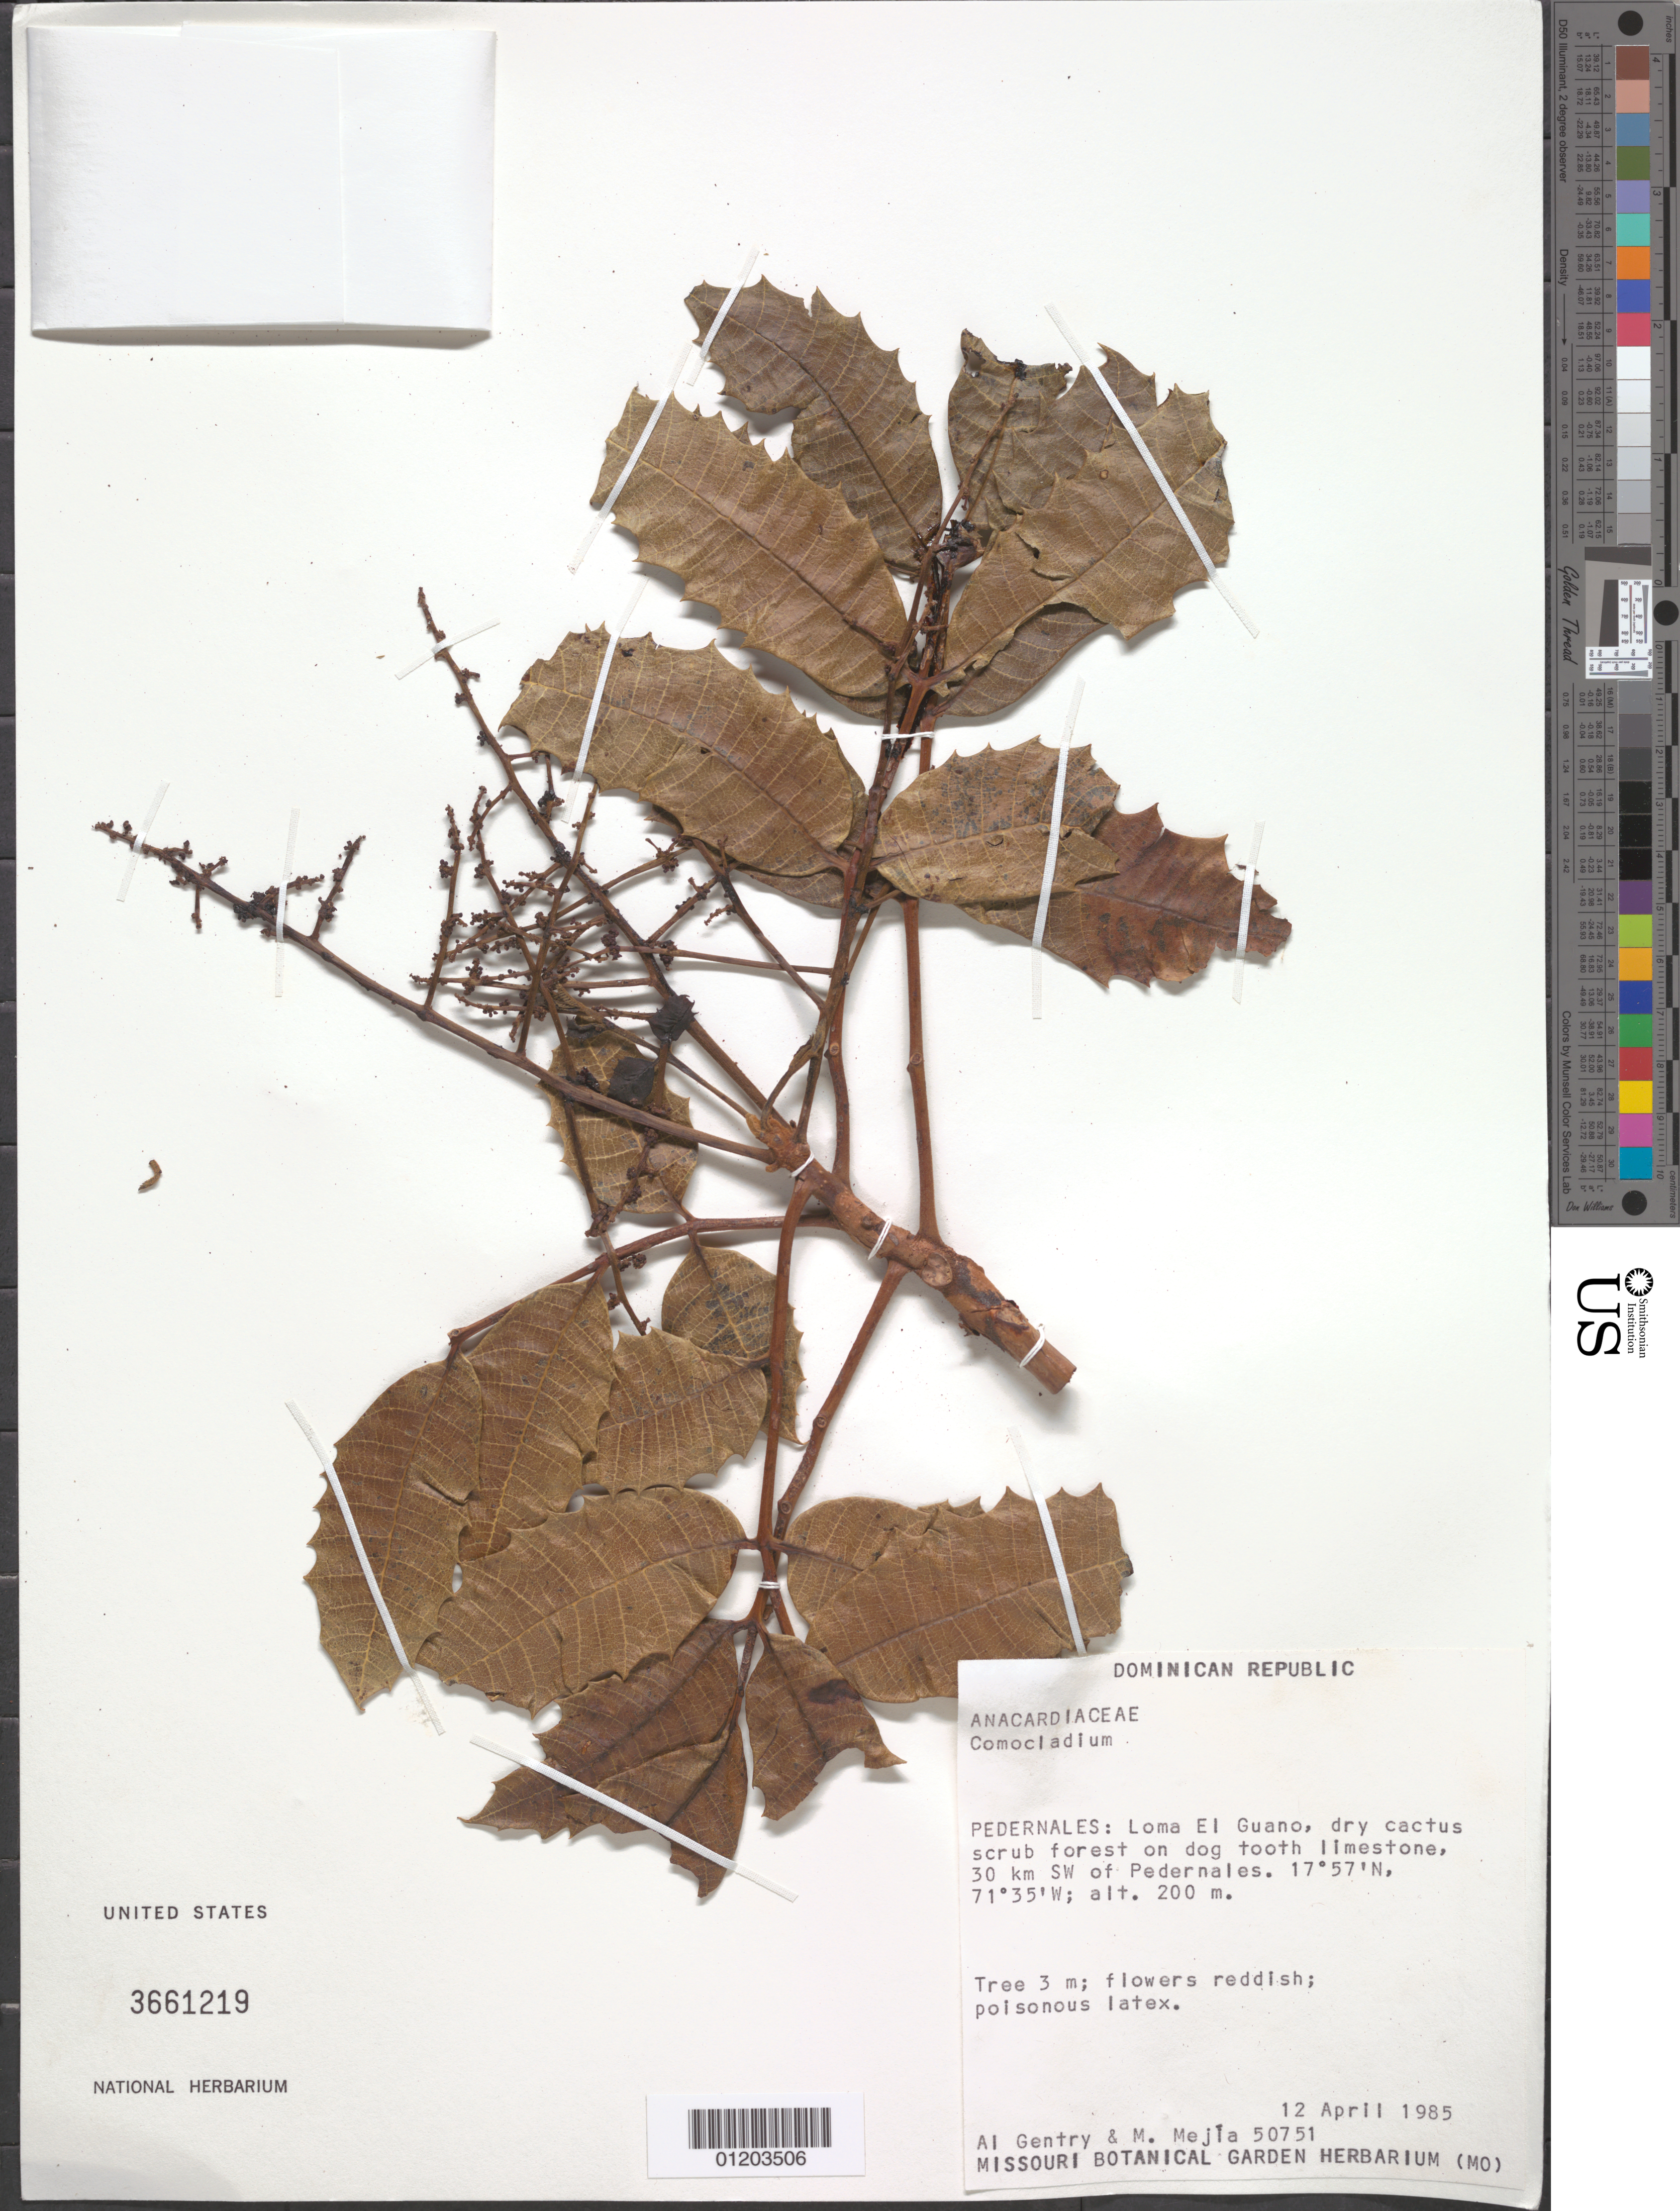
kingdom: Plantae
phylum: Tracheophyta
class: Magnoliopsida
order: Sapindales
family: Anacardiaceae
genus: Comocladia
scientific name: Comocladia sp.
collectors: A. H. Gentry & M. Mejia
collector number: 50751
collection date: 1985-04-12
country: Dominican Republic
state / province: Pedernales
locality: Loma El Guano, 30 km SW of Pedernales.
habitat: Dry cactus scrub forest on dog tooth limestone.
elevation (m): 200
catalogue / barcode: US 3661219